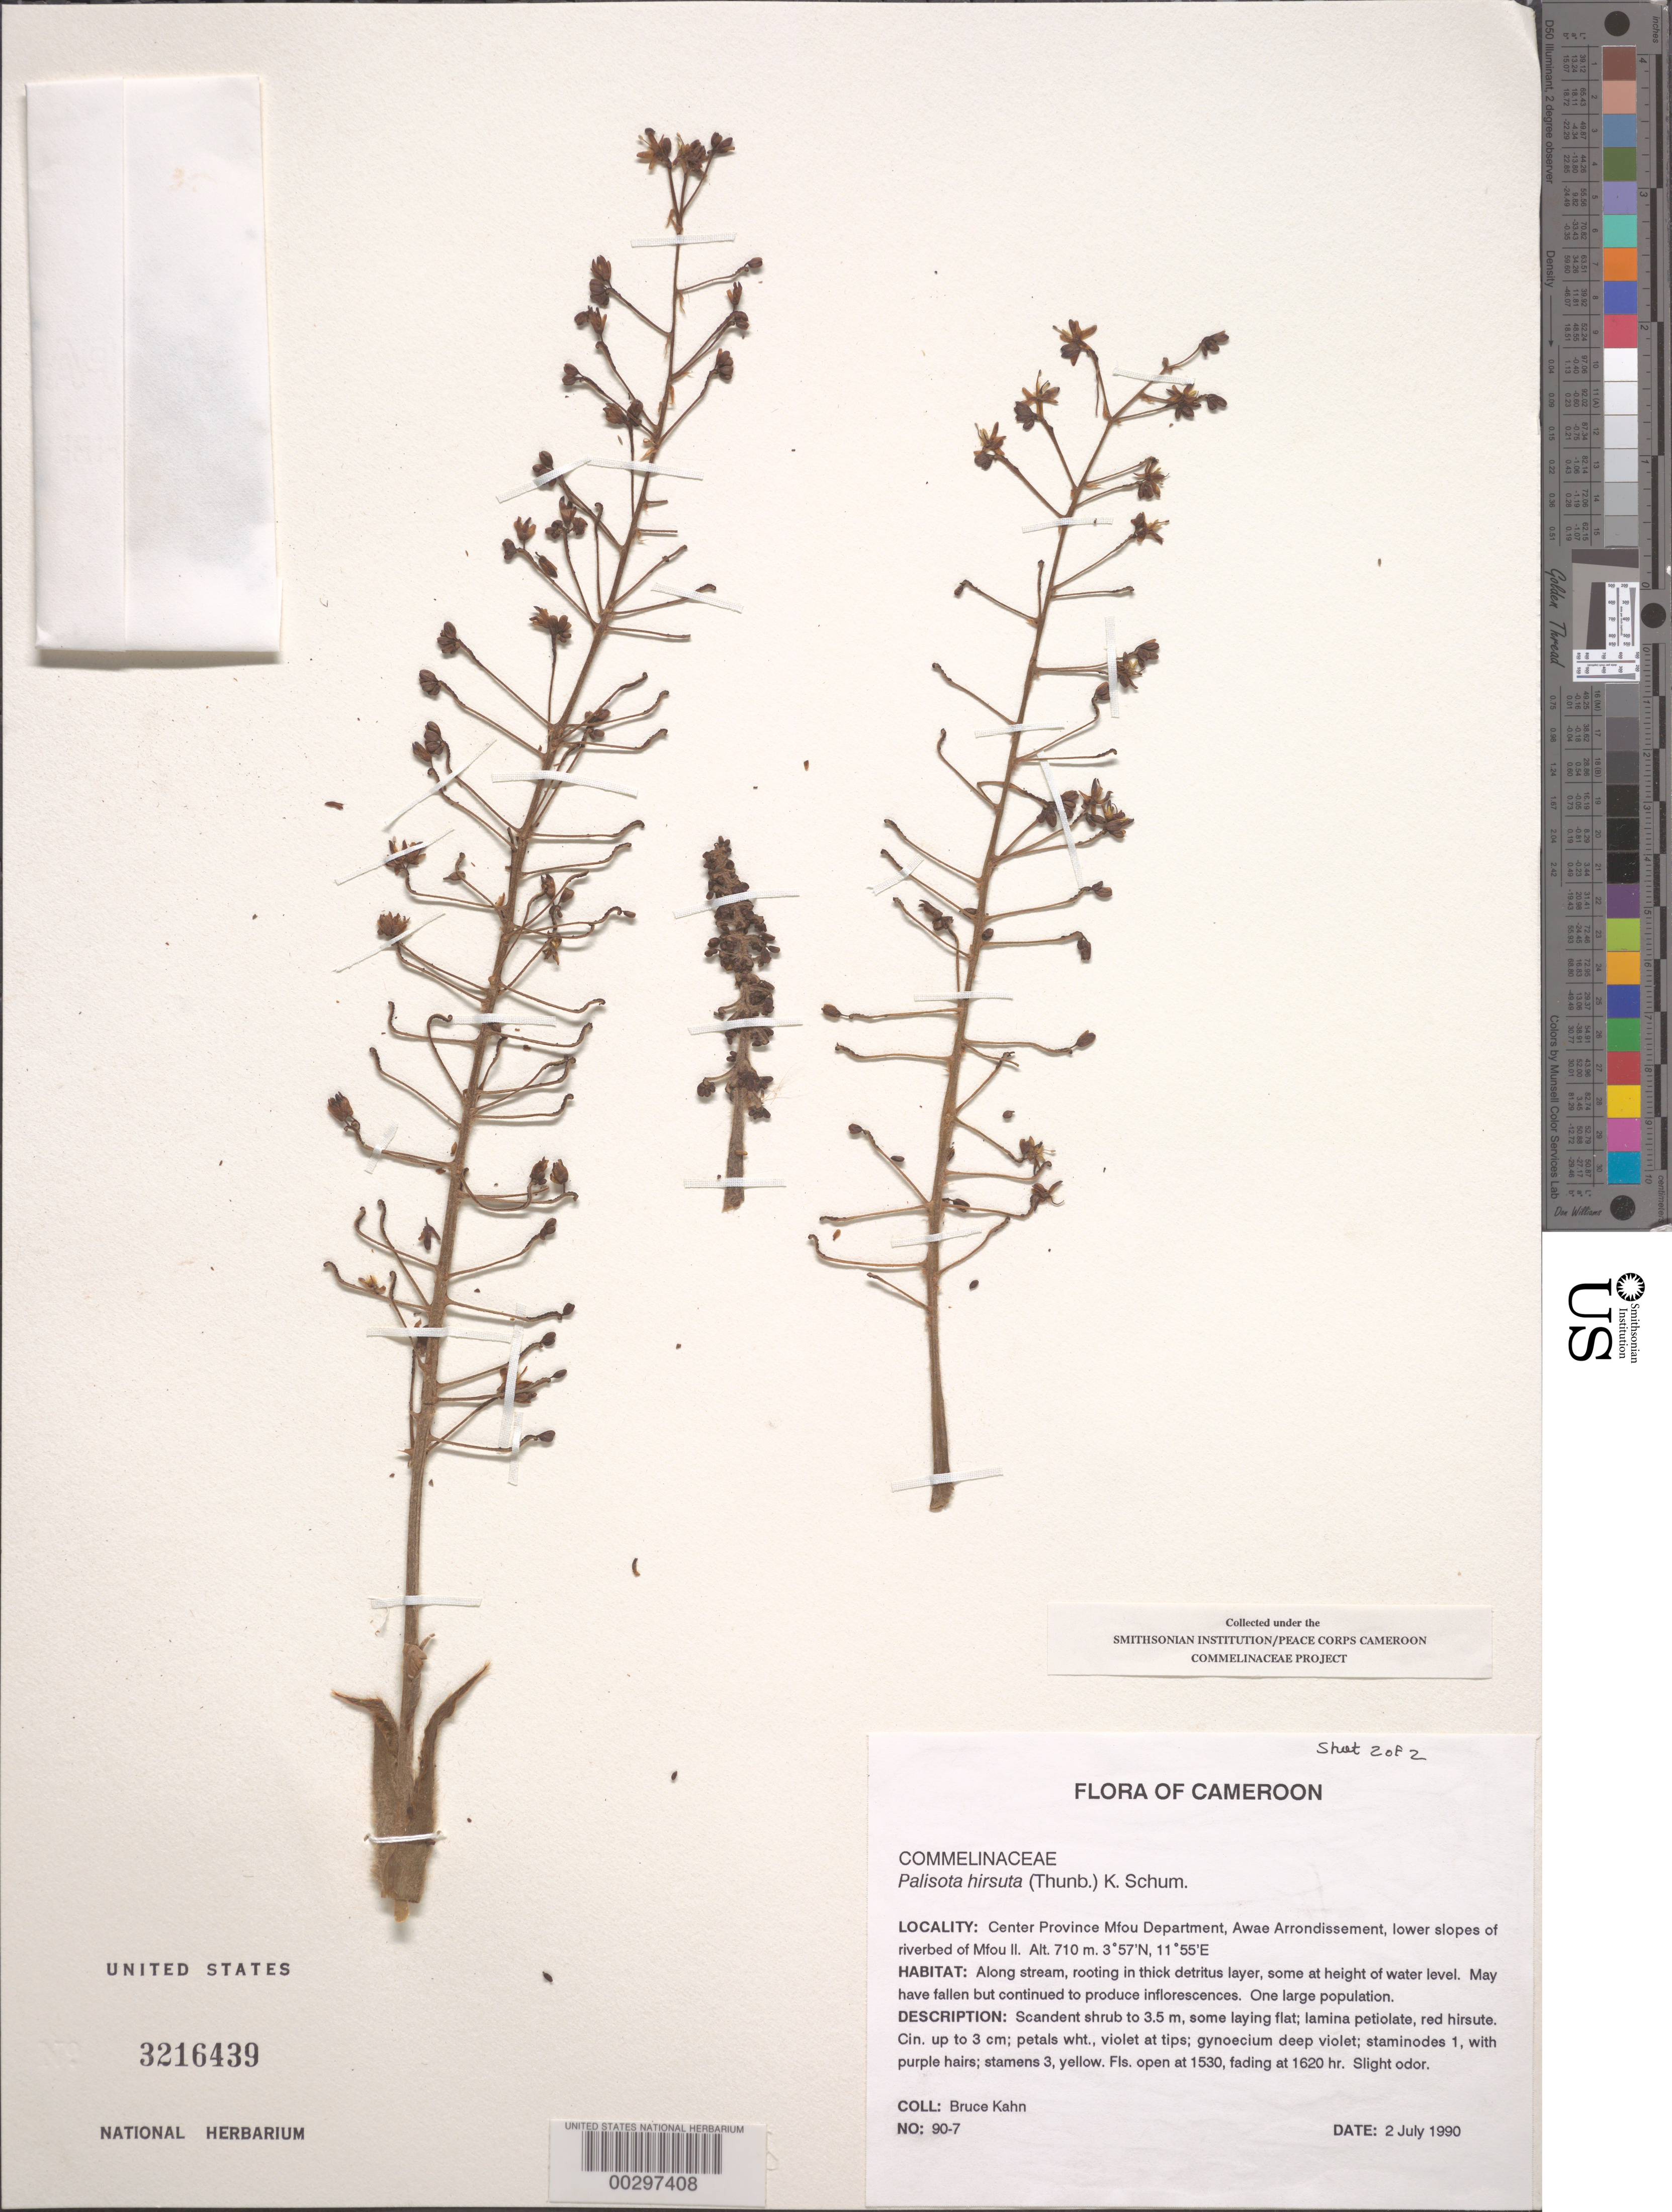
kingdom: Plantae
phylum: Tracheophyta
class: Liliopsida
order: Commelinales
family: Commelinaceae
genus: Palisota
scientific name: Palisota hirsuta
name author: (Thunb.) K. Schum.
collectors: B. Kahn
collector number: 90-7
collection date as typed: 02 Jul 1990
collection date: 1990-07-02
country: Cameroon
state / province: Centre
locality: Mfou, awae arrondissement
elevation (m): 710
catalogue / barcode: US 3216439